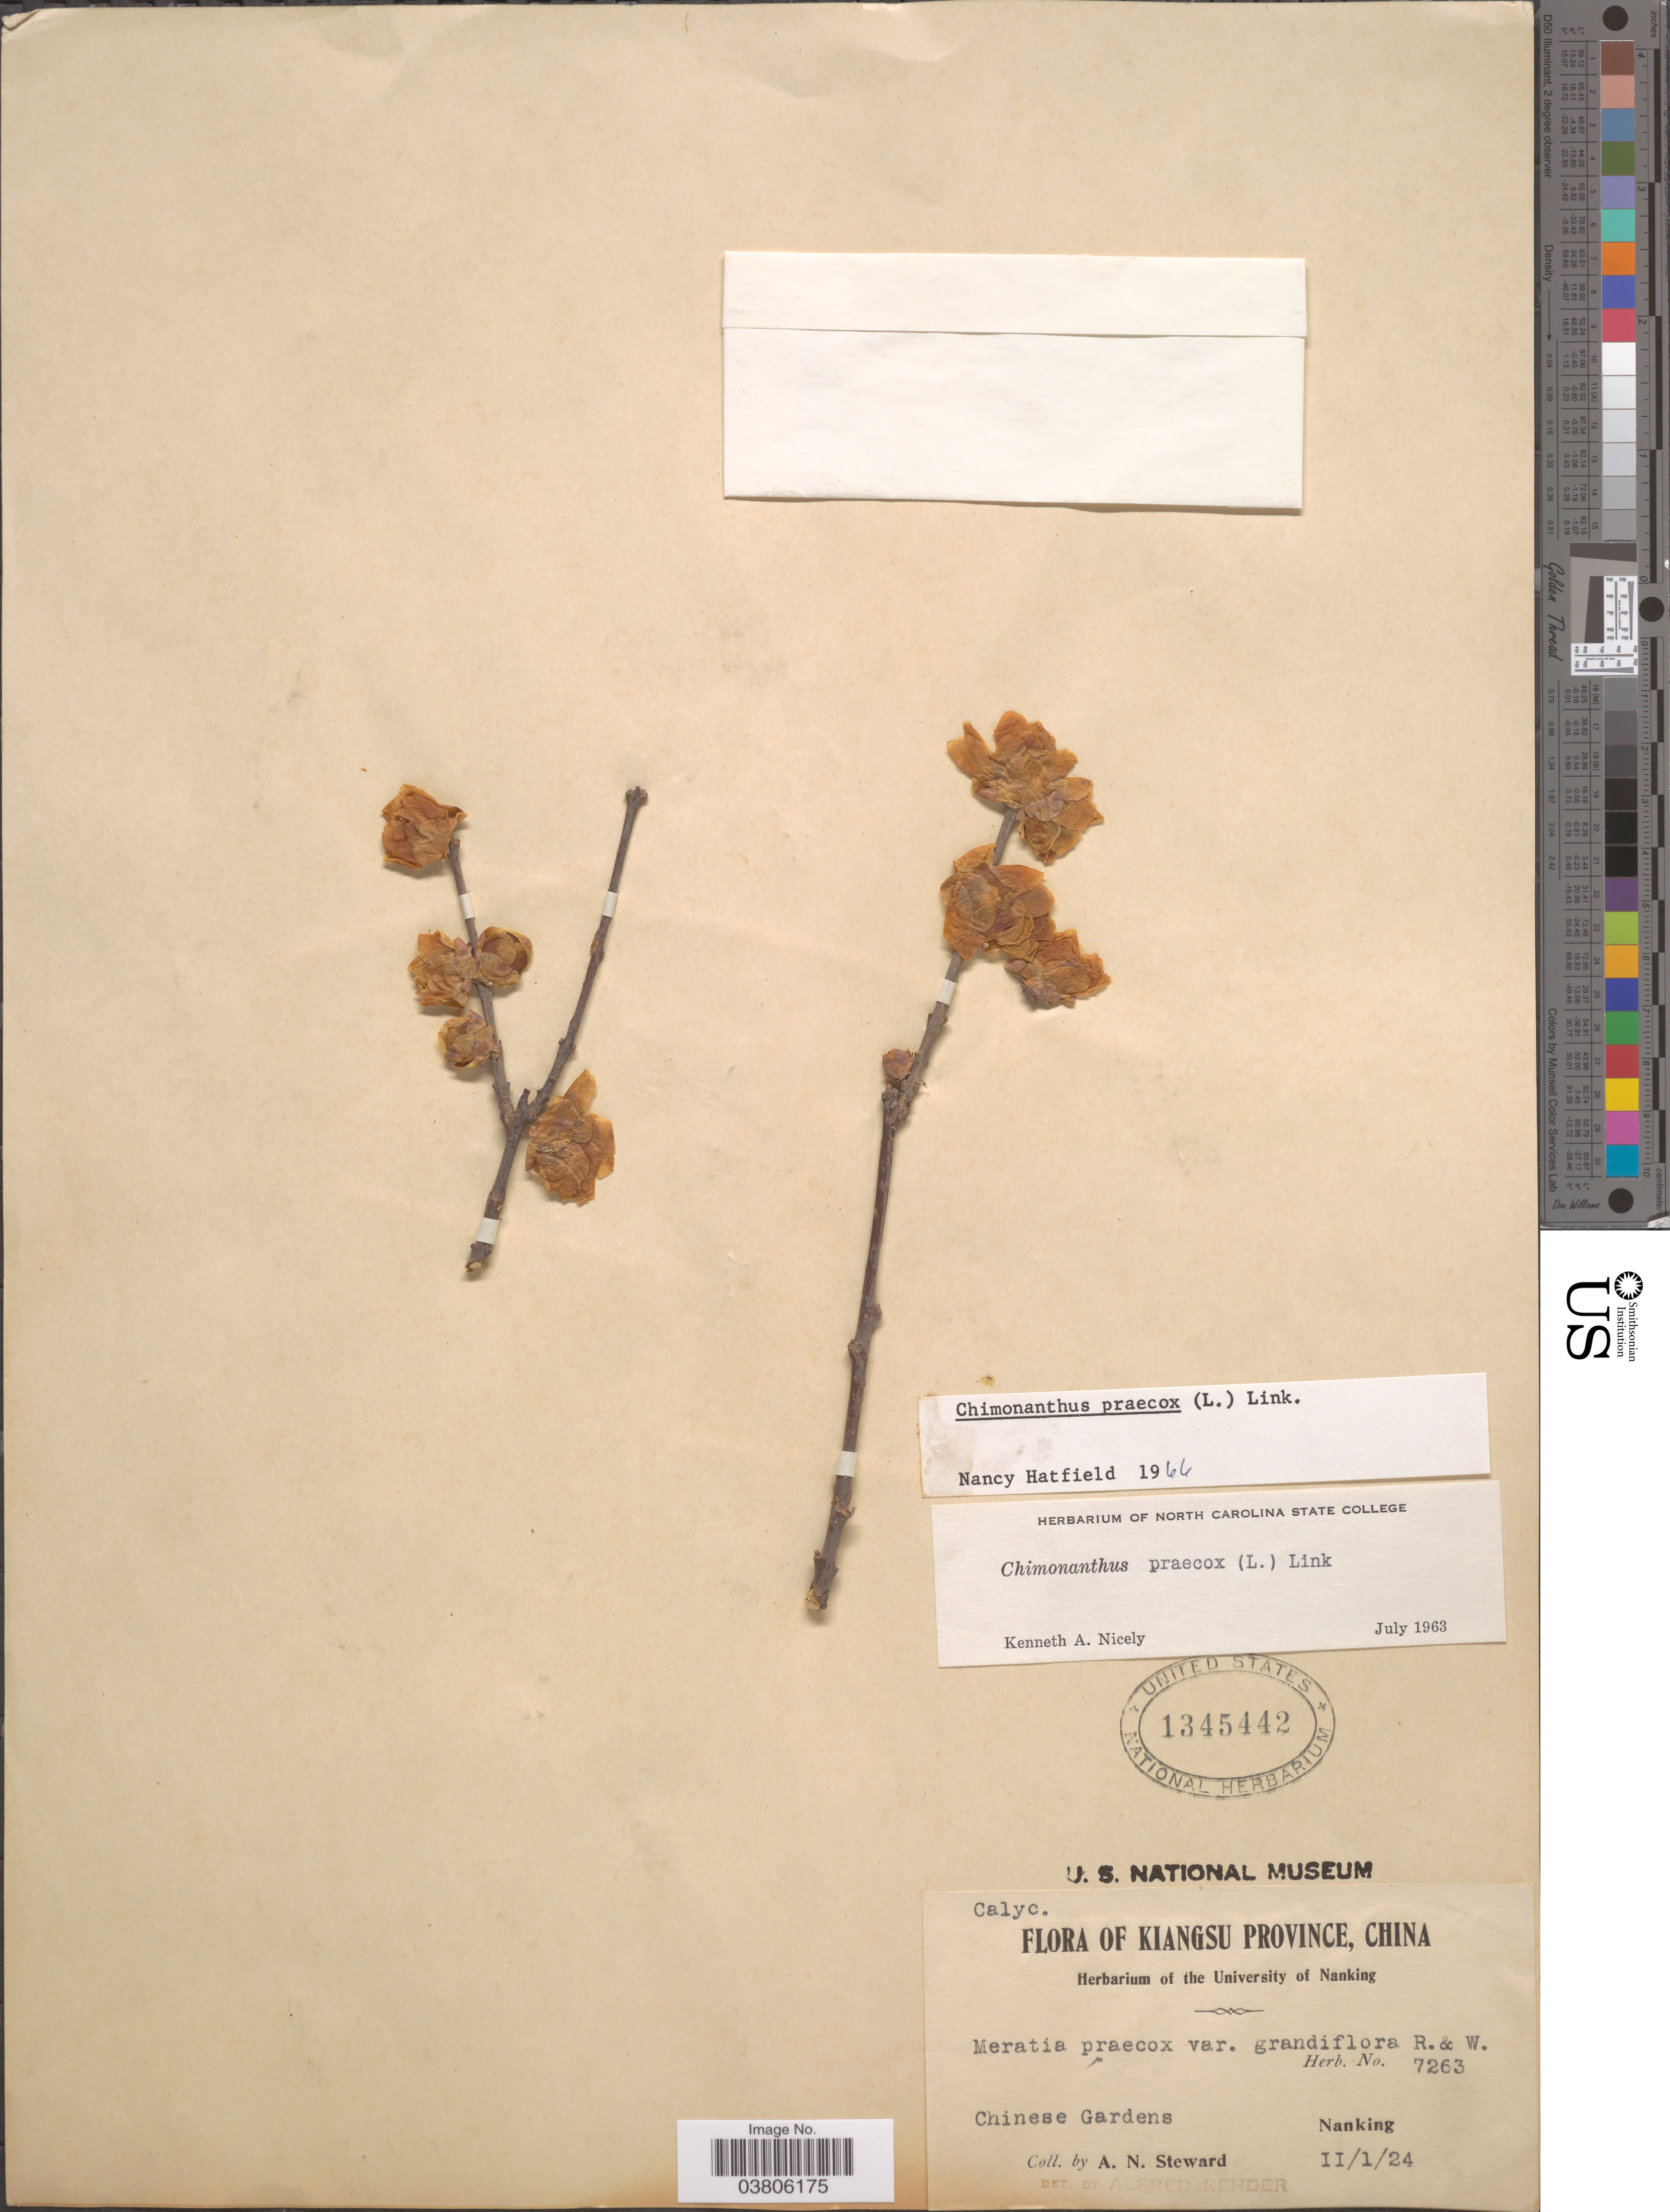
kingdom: Plantae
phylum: Tracheophyta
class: Magnoliopsida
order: Laurales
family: Calycanthaceae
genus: Chimonanthus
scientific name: Chimonanthus praecox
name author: (L.) Link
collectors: A. N. Steward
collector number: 7263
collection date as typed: Transcribed d/m/y: 1/2/24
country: China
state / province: Jiangsu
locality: Kiangsu Province. Chinese Gardens.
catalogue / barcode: US 1345442